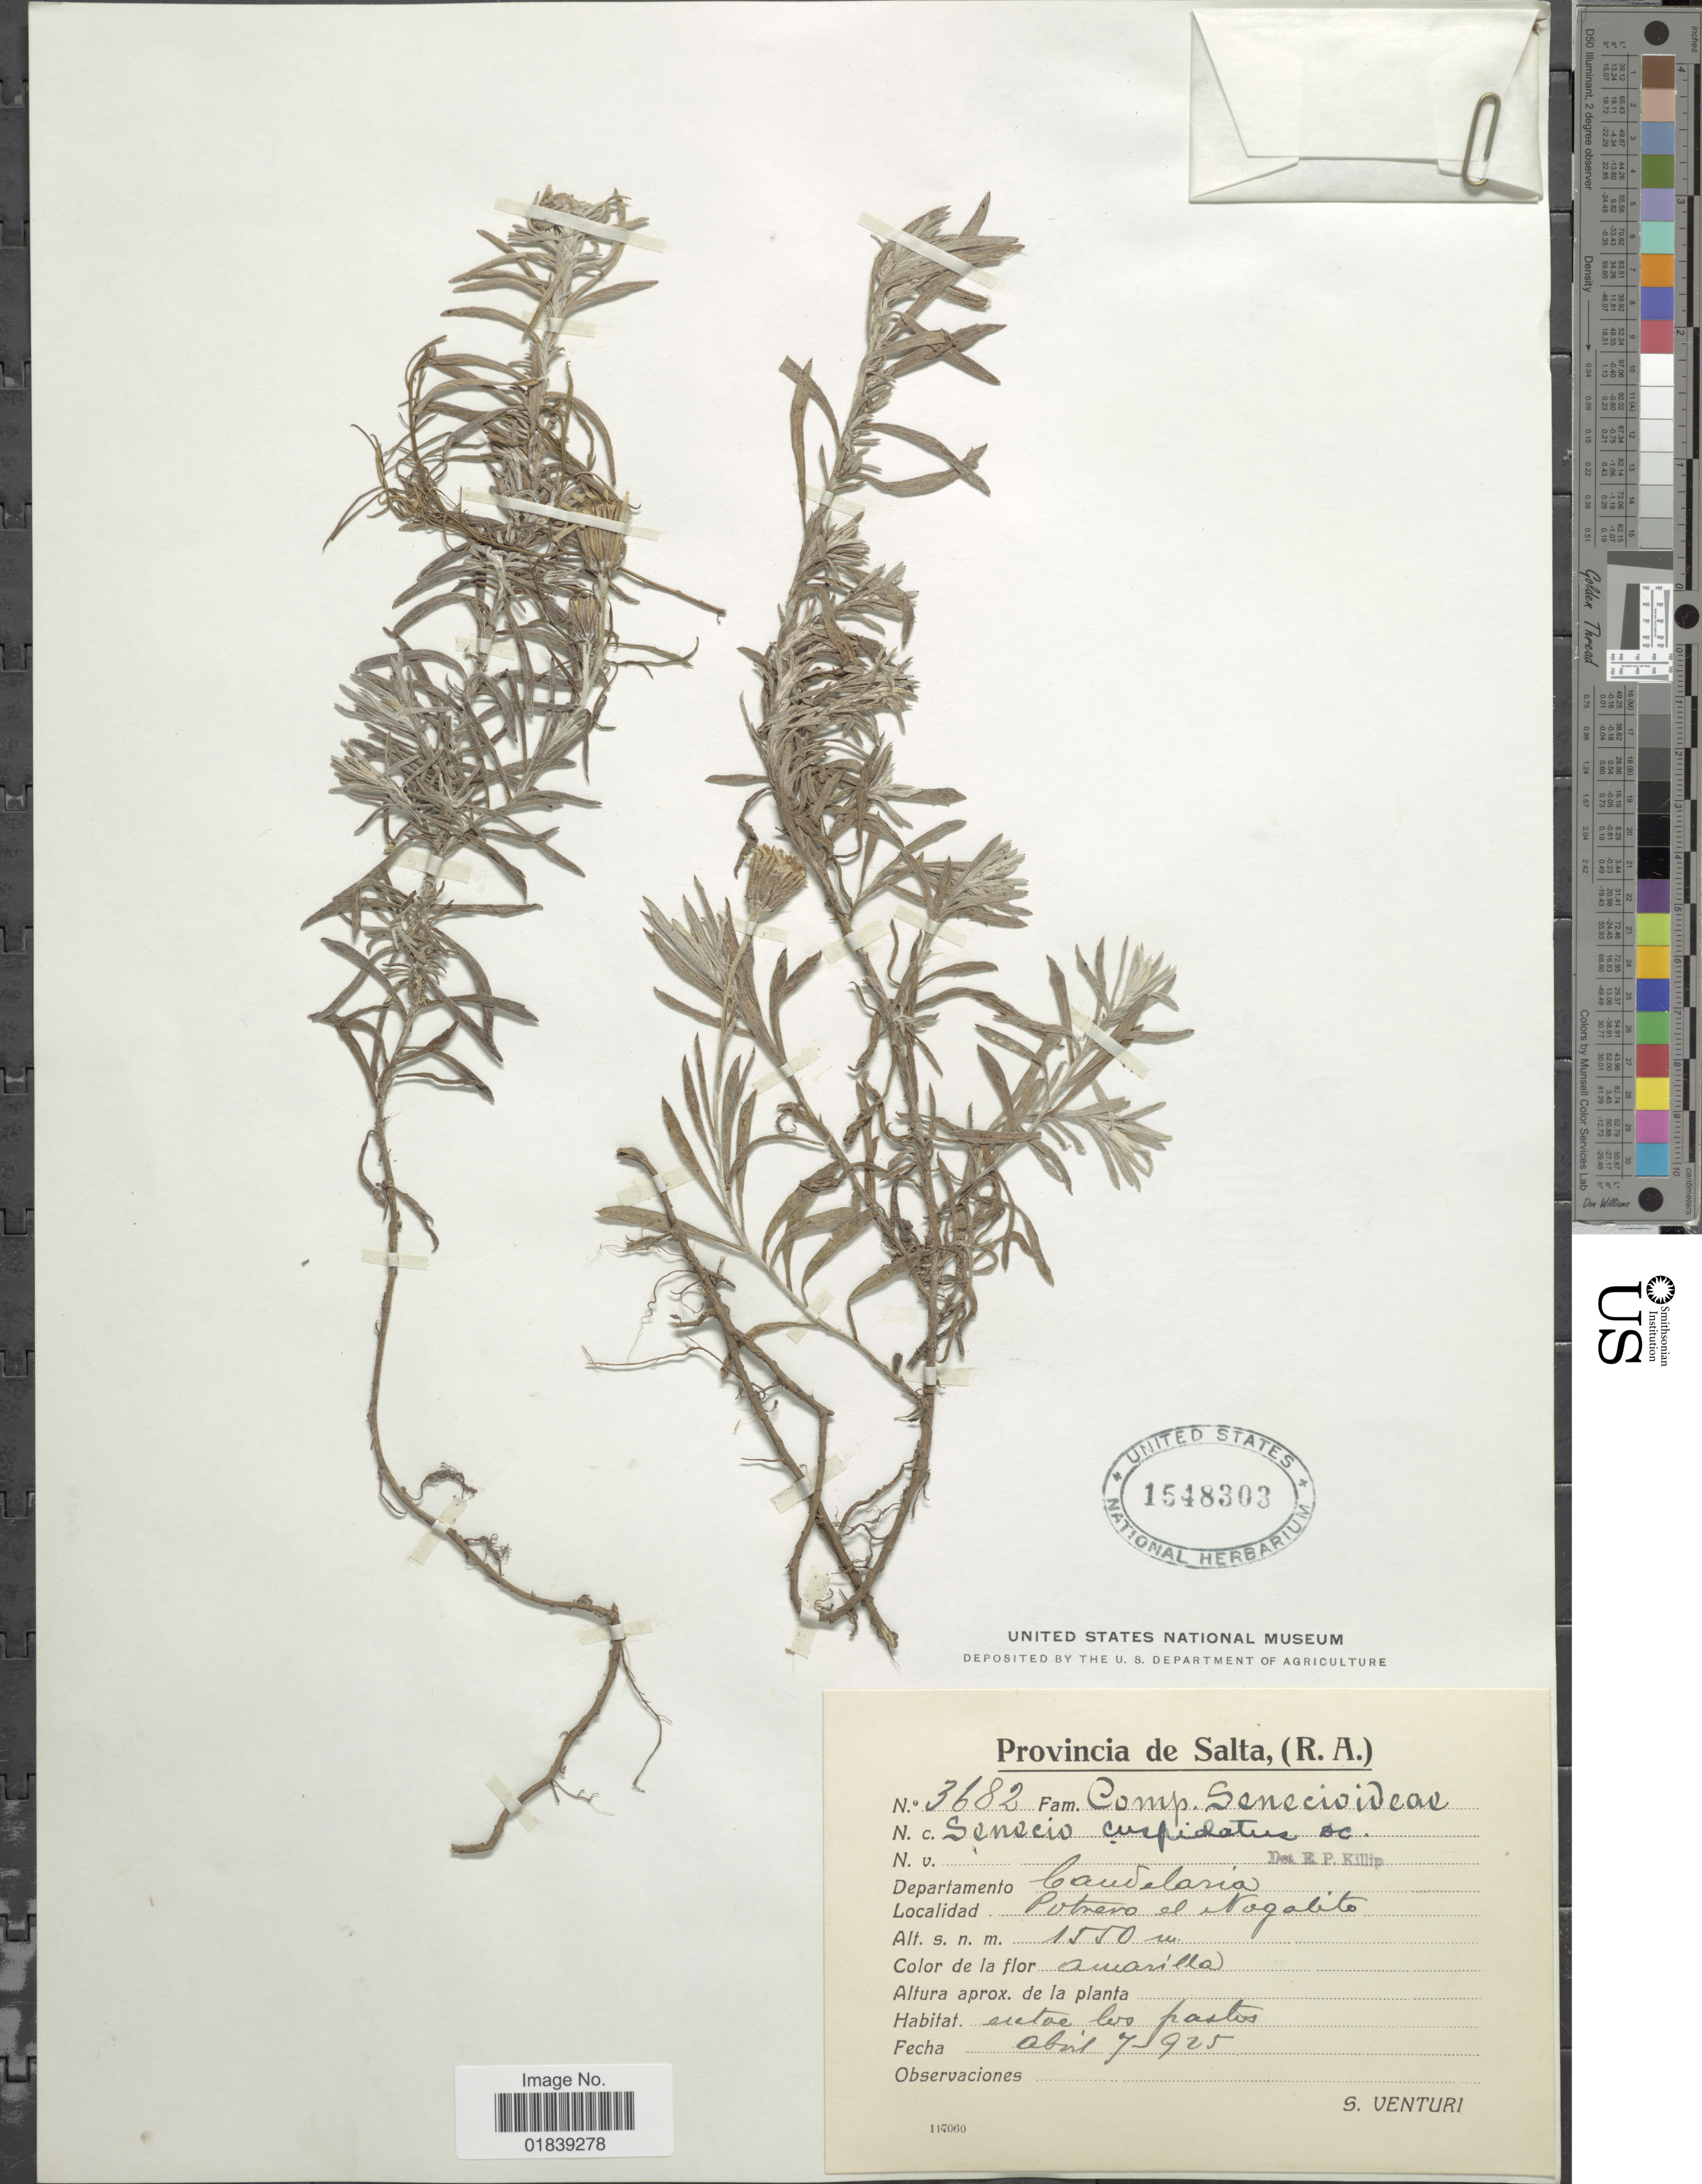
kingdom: Plantae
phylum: Tracheophyta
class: Magnoliopsida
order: Asterales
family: Asteraceae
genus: Senecio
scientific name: Senecio montevidensis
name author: (Spreng.) Baker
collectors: S. Venturi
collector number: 3682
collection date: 1925-04-07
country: Argentina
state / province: Salta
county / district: Candelaria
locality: Potrero el Nogalito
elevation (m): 1550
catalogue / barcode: US 1548303